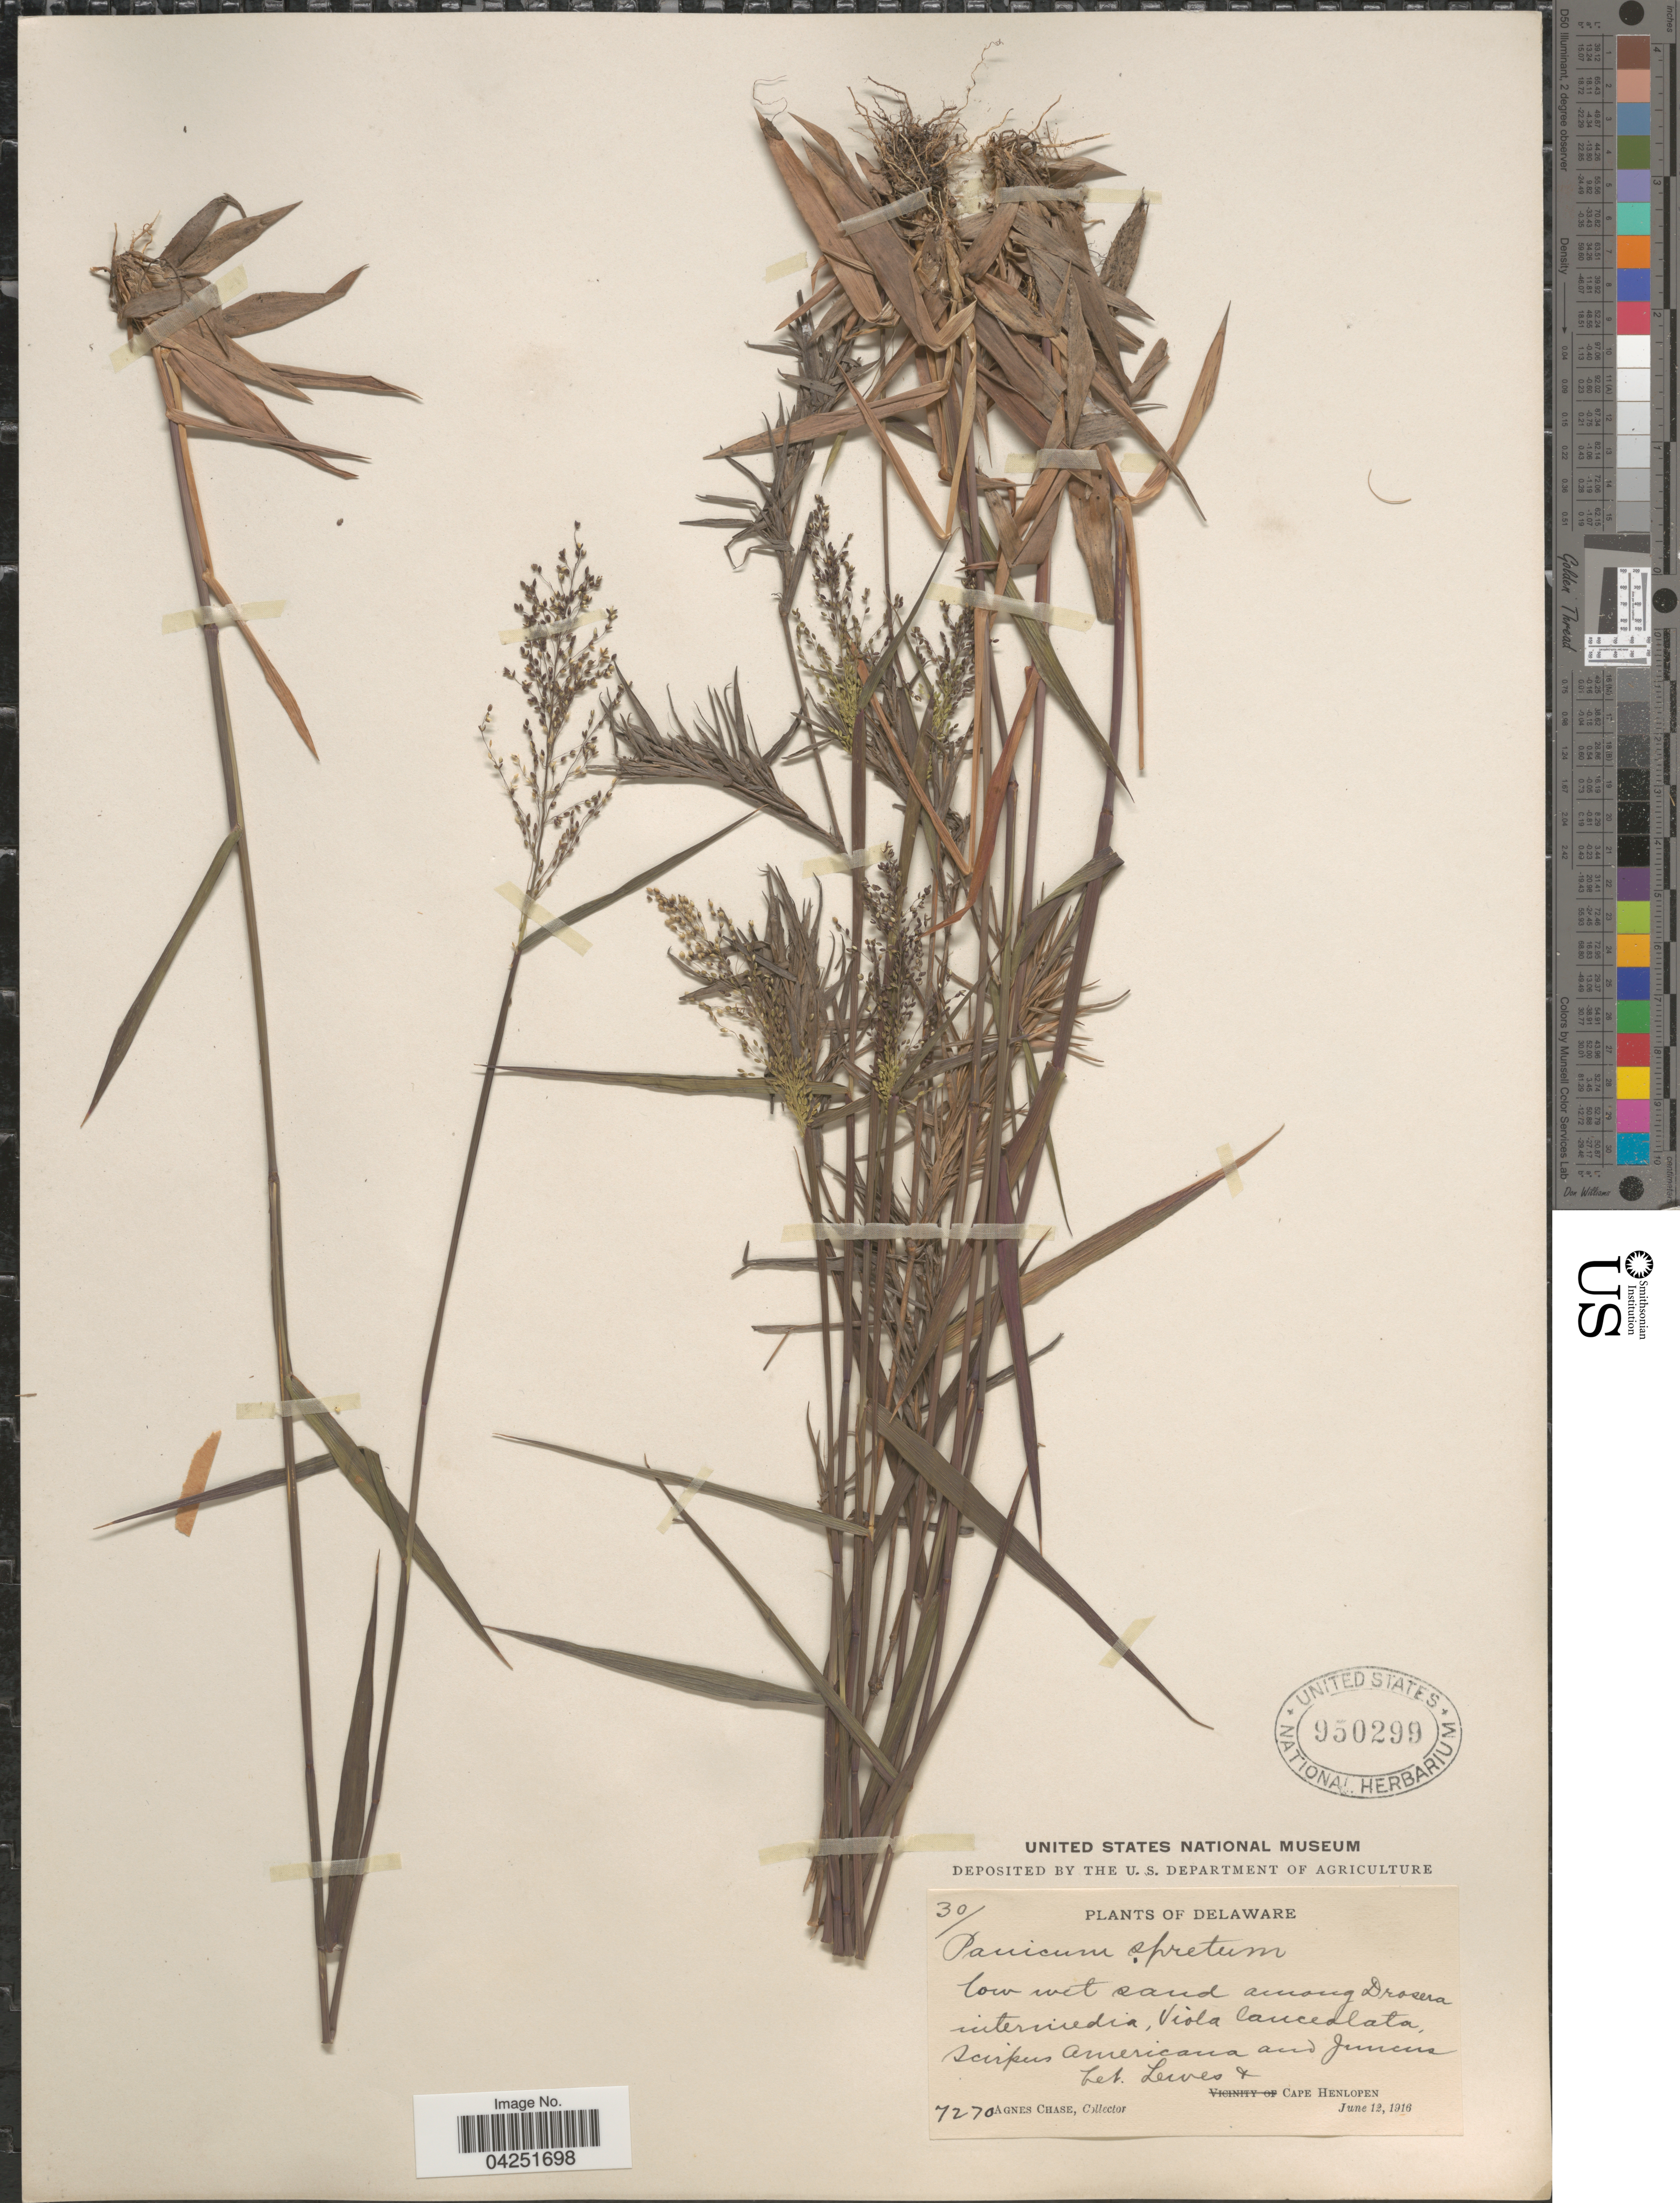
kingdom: Plantae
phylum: Tracheophyta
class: Liliopsida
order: Poales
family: Poaceae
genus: Dichanthelium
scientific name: Dichanthelium acuminatum var. densiflorum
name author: (Rand & Redfield) Gould & C.A. Clark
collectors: A. Chase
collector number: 7270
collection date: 1916-06-12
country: United States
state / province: Delaware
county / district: Sussex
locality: Bet. Lewes & Cape Henlopen.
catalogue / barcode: US 950299